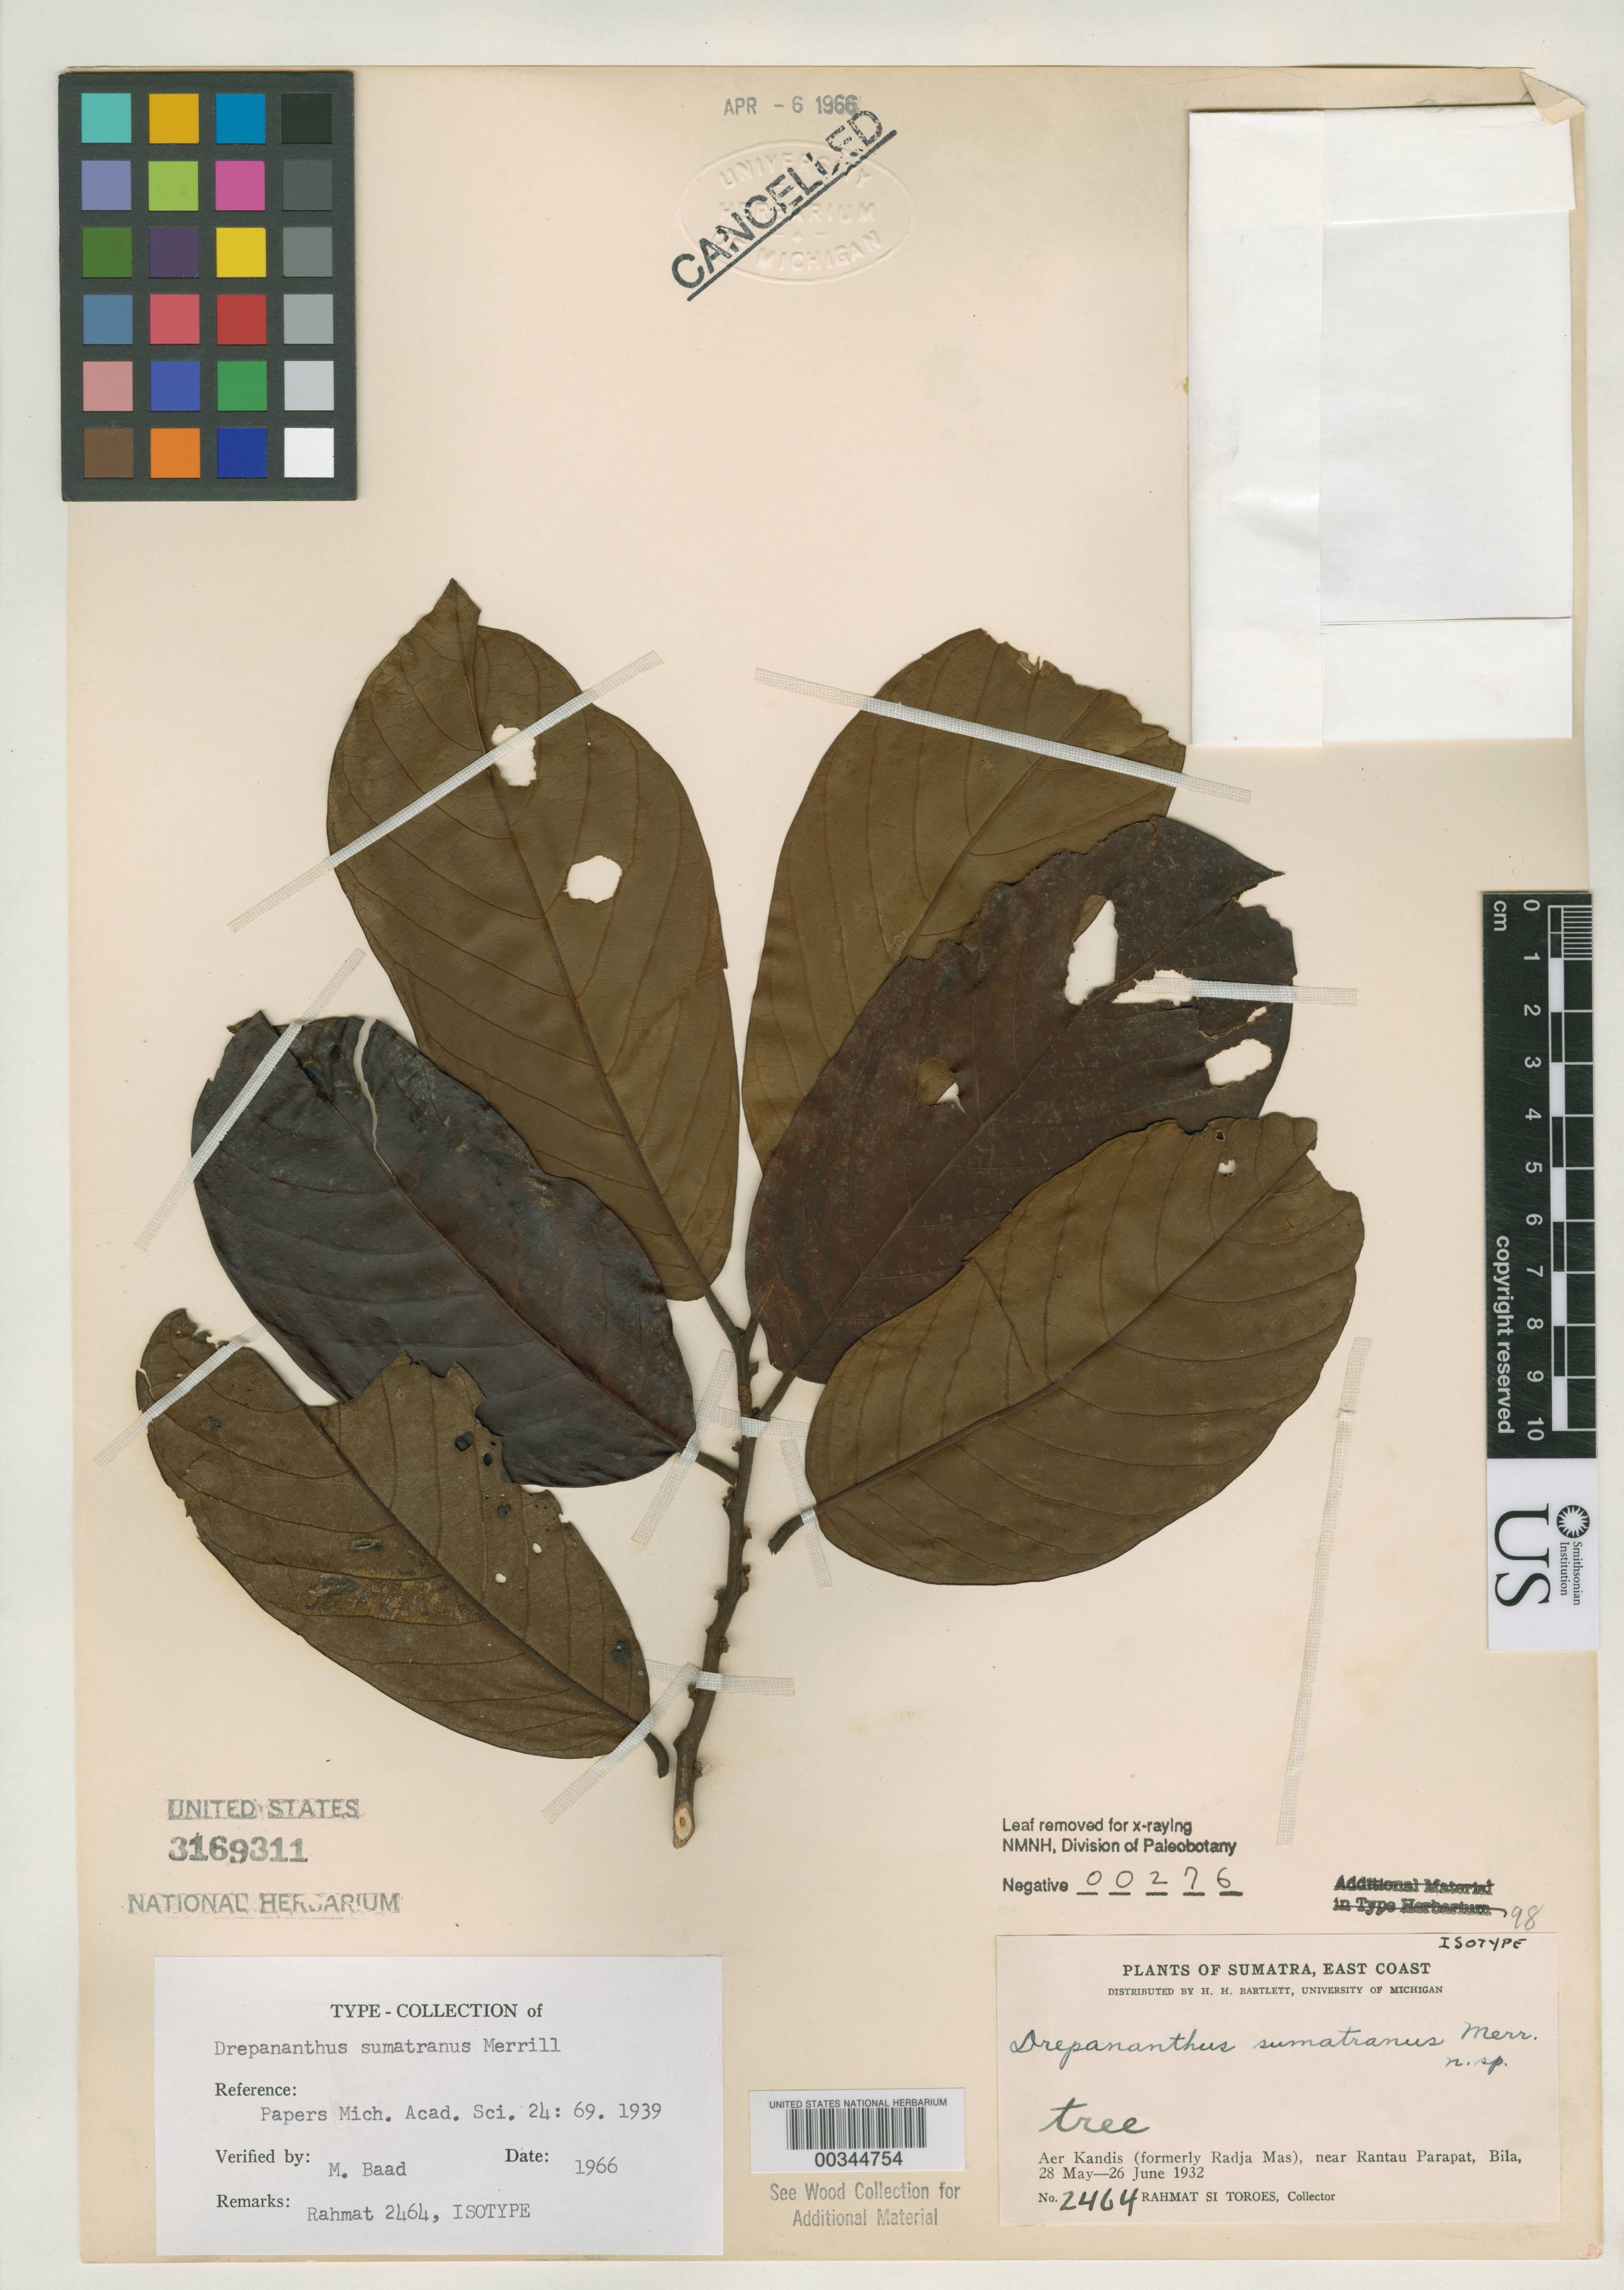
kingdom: Plantae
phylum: Tracheophyta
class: Magnoliopsida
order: Magnoliales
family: Annonaceae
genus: Drepananthus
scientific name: Drepananthus sumatranus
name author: Merr.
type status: Isotype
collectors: Rahmat Si Boeea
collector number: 2464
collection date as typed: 28 May 1932 to 26 Jun 1932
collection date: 1932-05-28/1932-06-26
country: Indonesia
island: Sumatra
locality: East coast, Aerkandis, (formerly Radja Mas), near Parapat, Bila.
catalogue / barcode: US 3169311